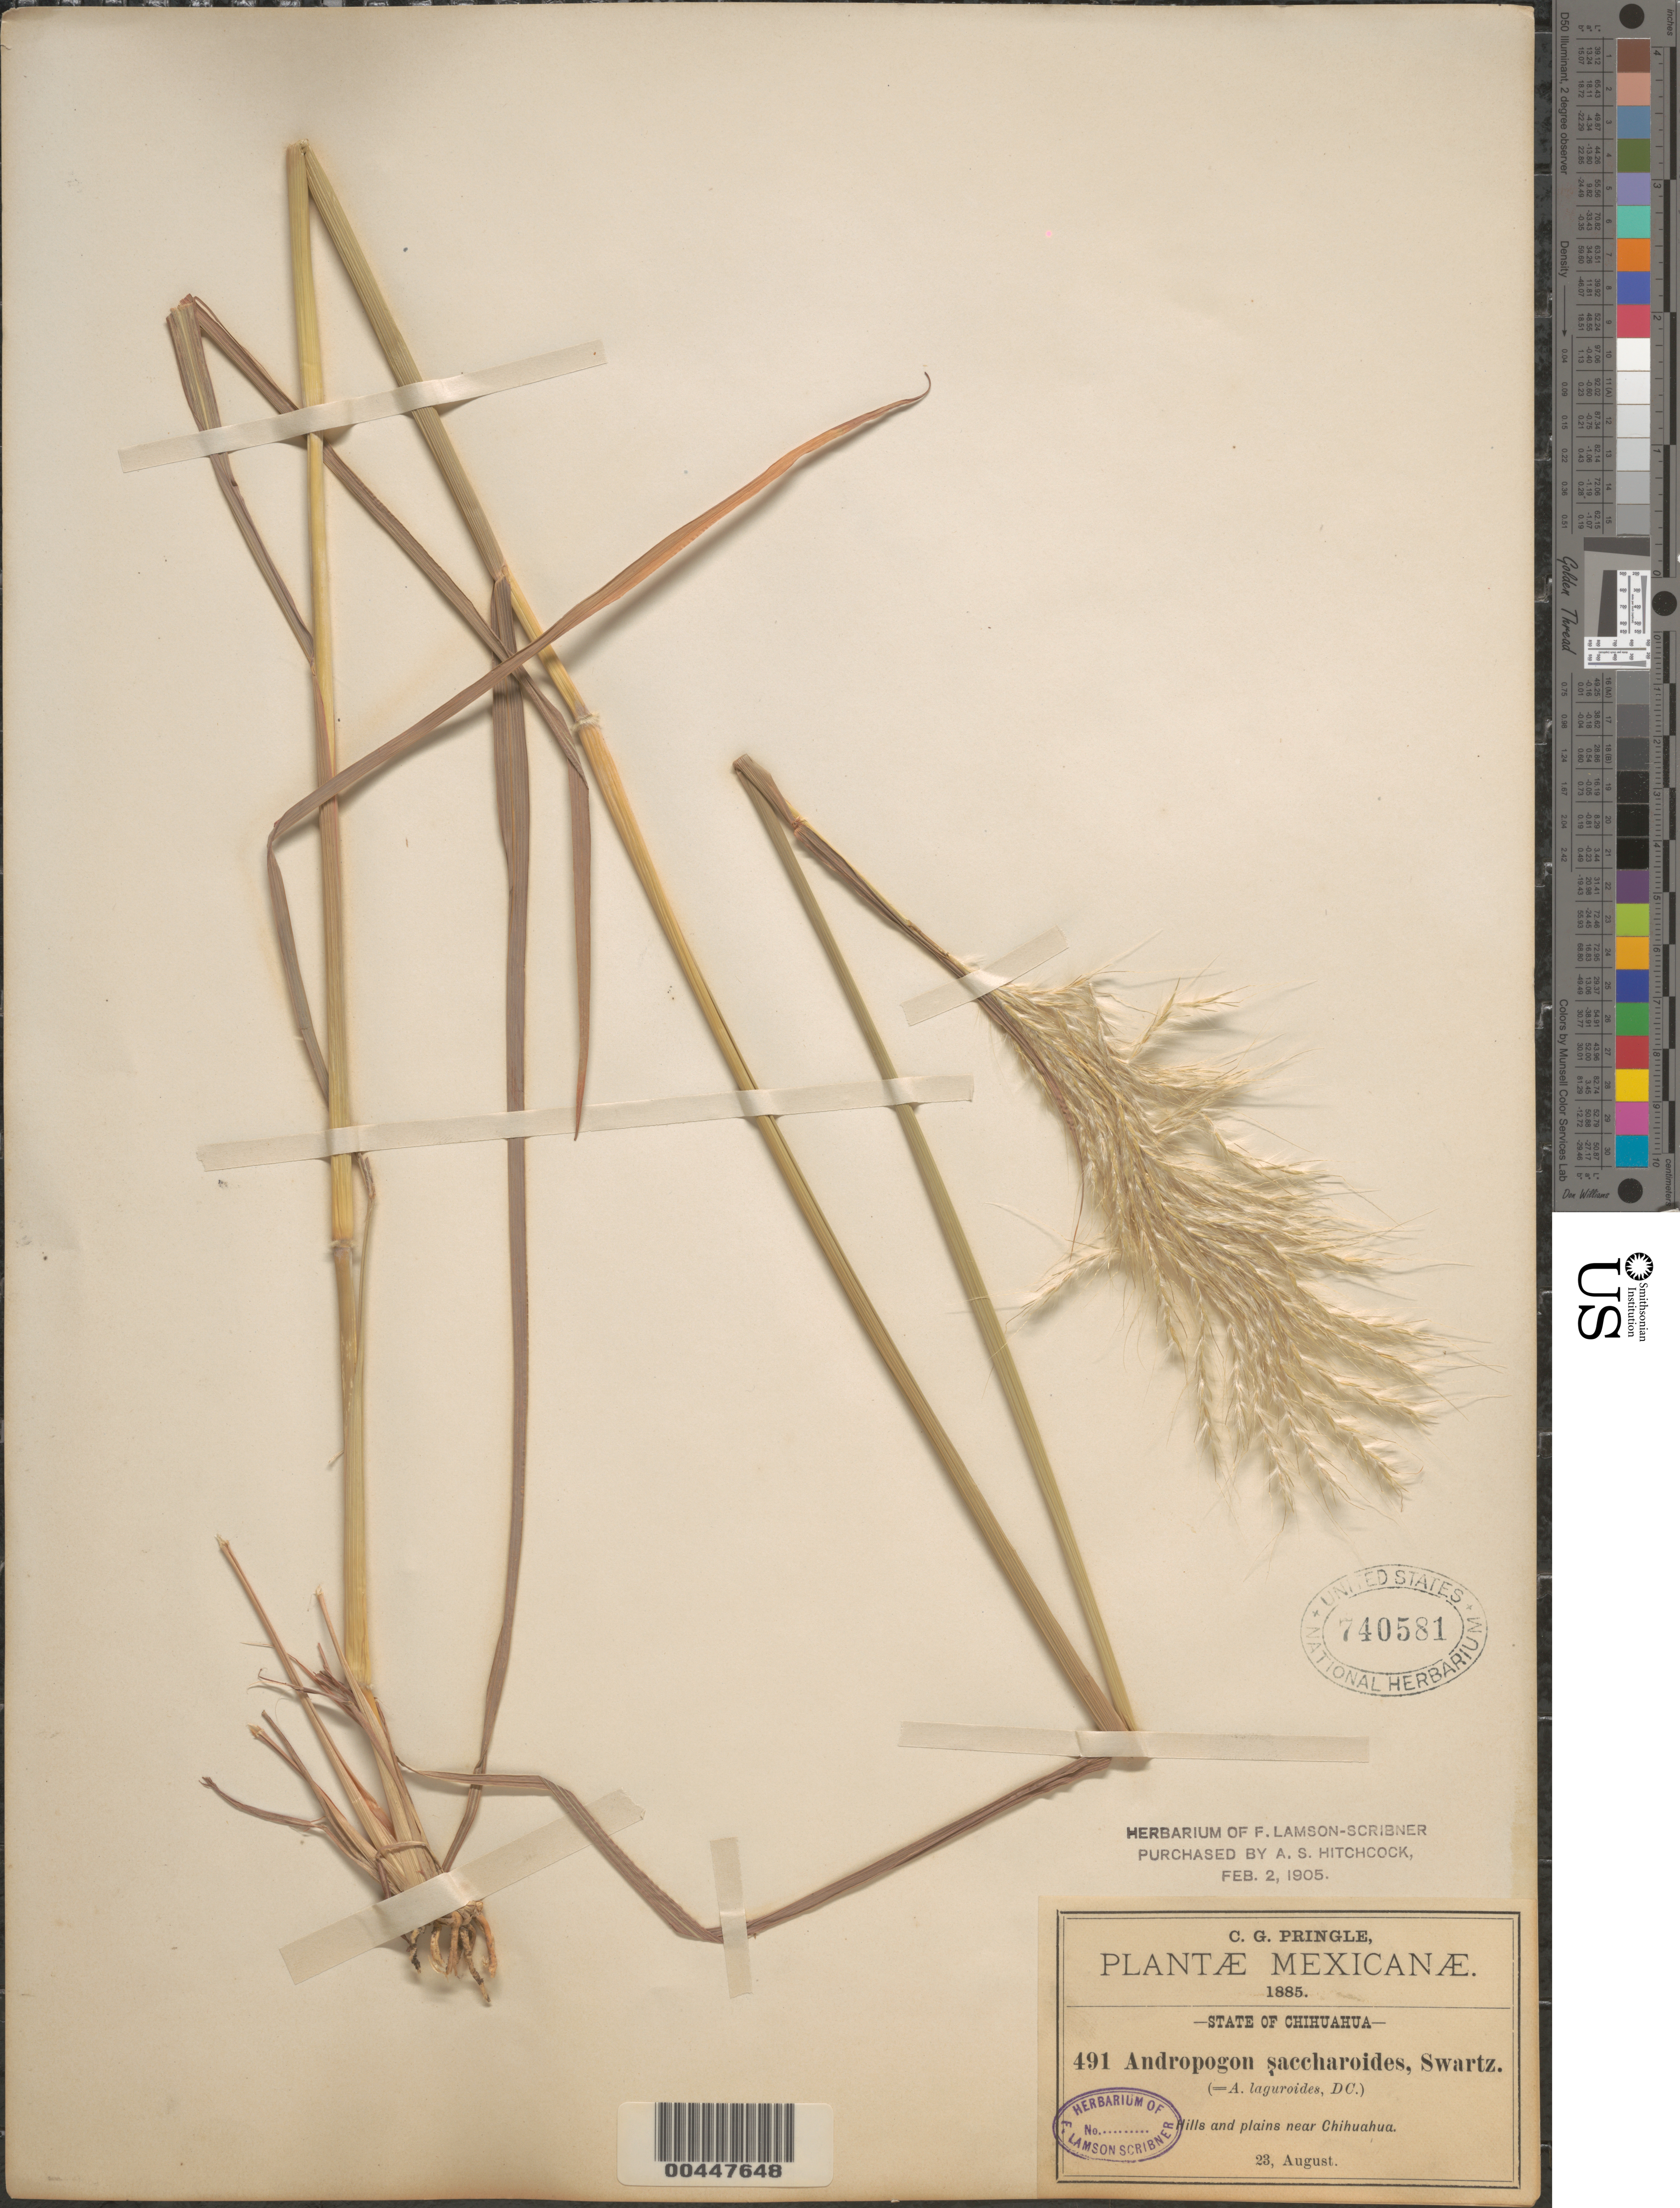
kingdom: Plantae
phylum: Tracheophyta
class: Liliopsida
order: Poales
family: Poaceae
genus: Andropogon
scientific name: Andropogon barbinodis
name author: Lag.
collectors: C. G. Pringle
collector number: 491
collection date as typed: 23 Aug 1885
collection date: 1885-08-23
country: Mexico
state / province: Chihuahua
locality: hills and plains near Chihuahua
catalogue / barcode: US 740581